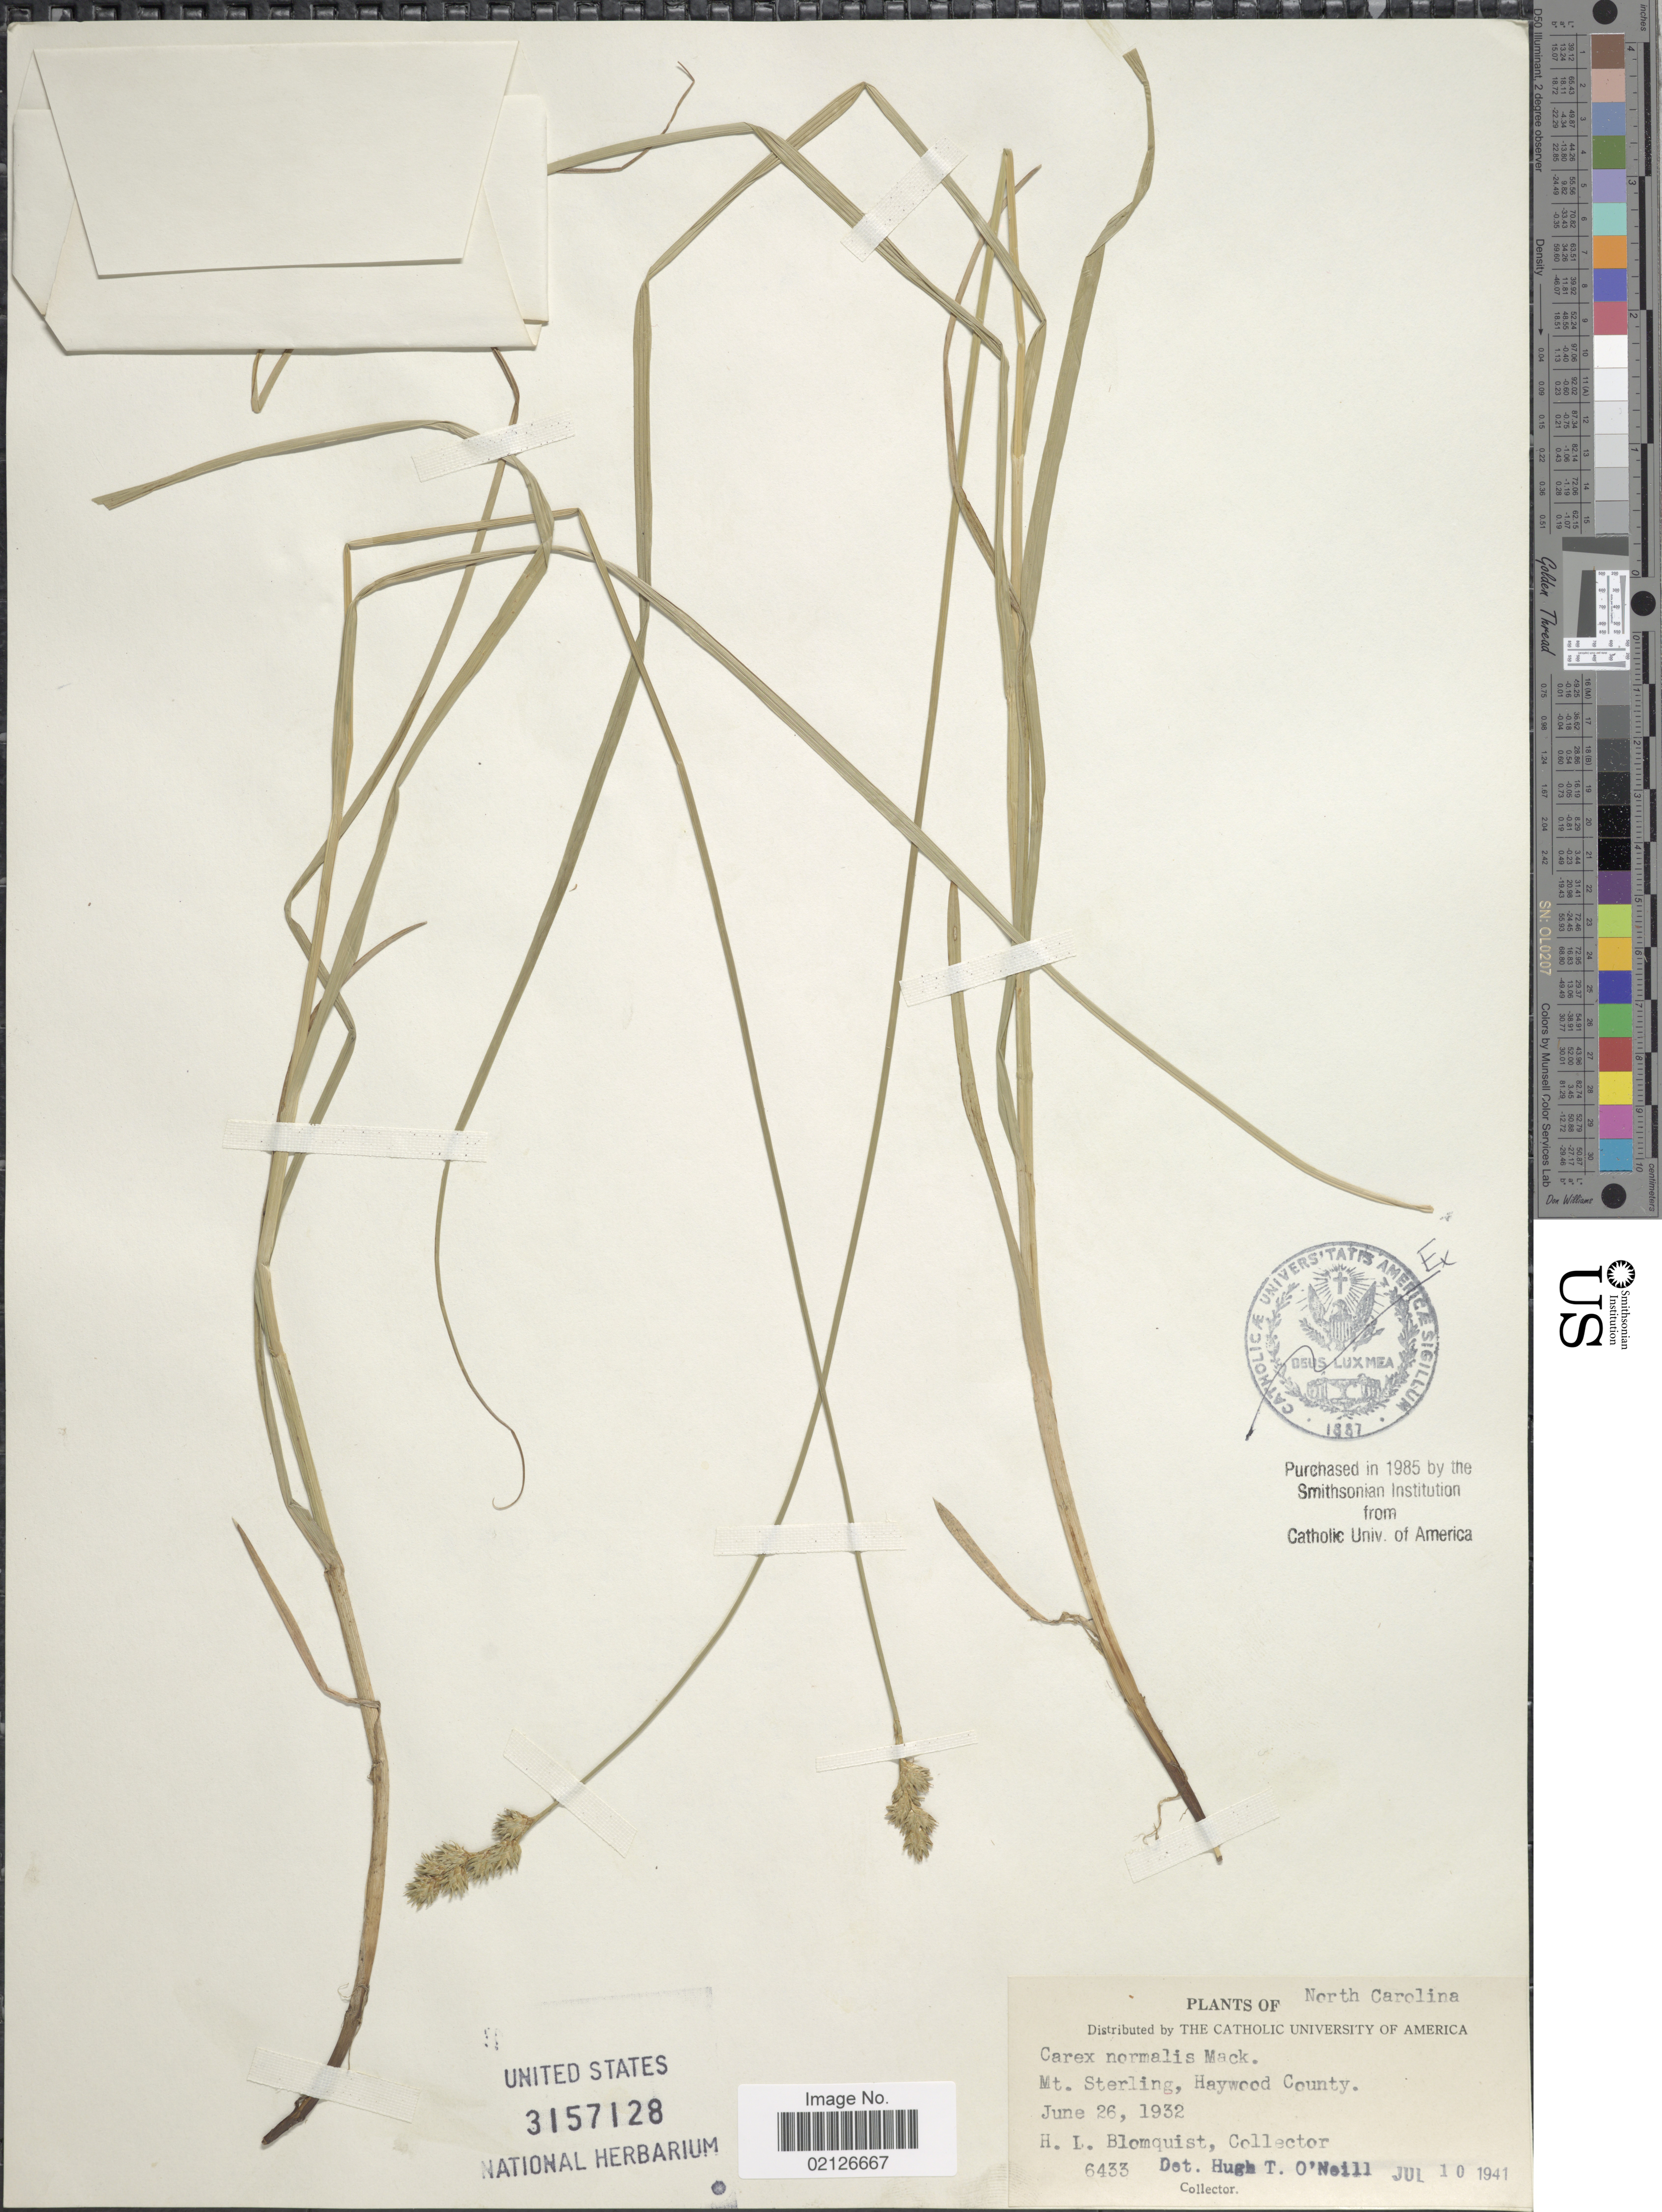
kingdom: Plantae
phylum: Tracheophyta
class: Liliopsida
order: Poales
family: Cyperaceae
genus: Carex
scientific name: Carex normalis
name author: Mack.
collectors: H. Blomquist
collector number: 6433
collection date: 1941-07-10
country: United States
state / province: North Carolina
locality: Mt. Sterling, Haywood County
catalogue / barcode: US 3157128